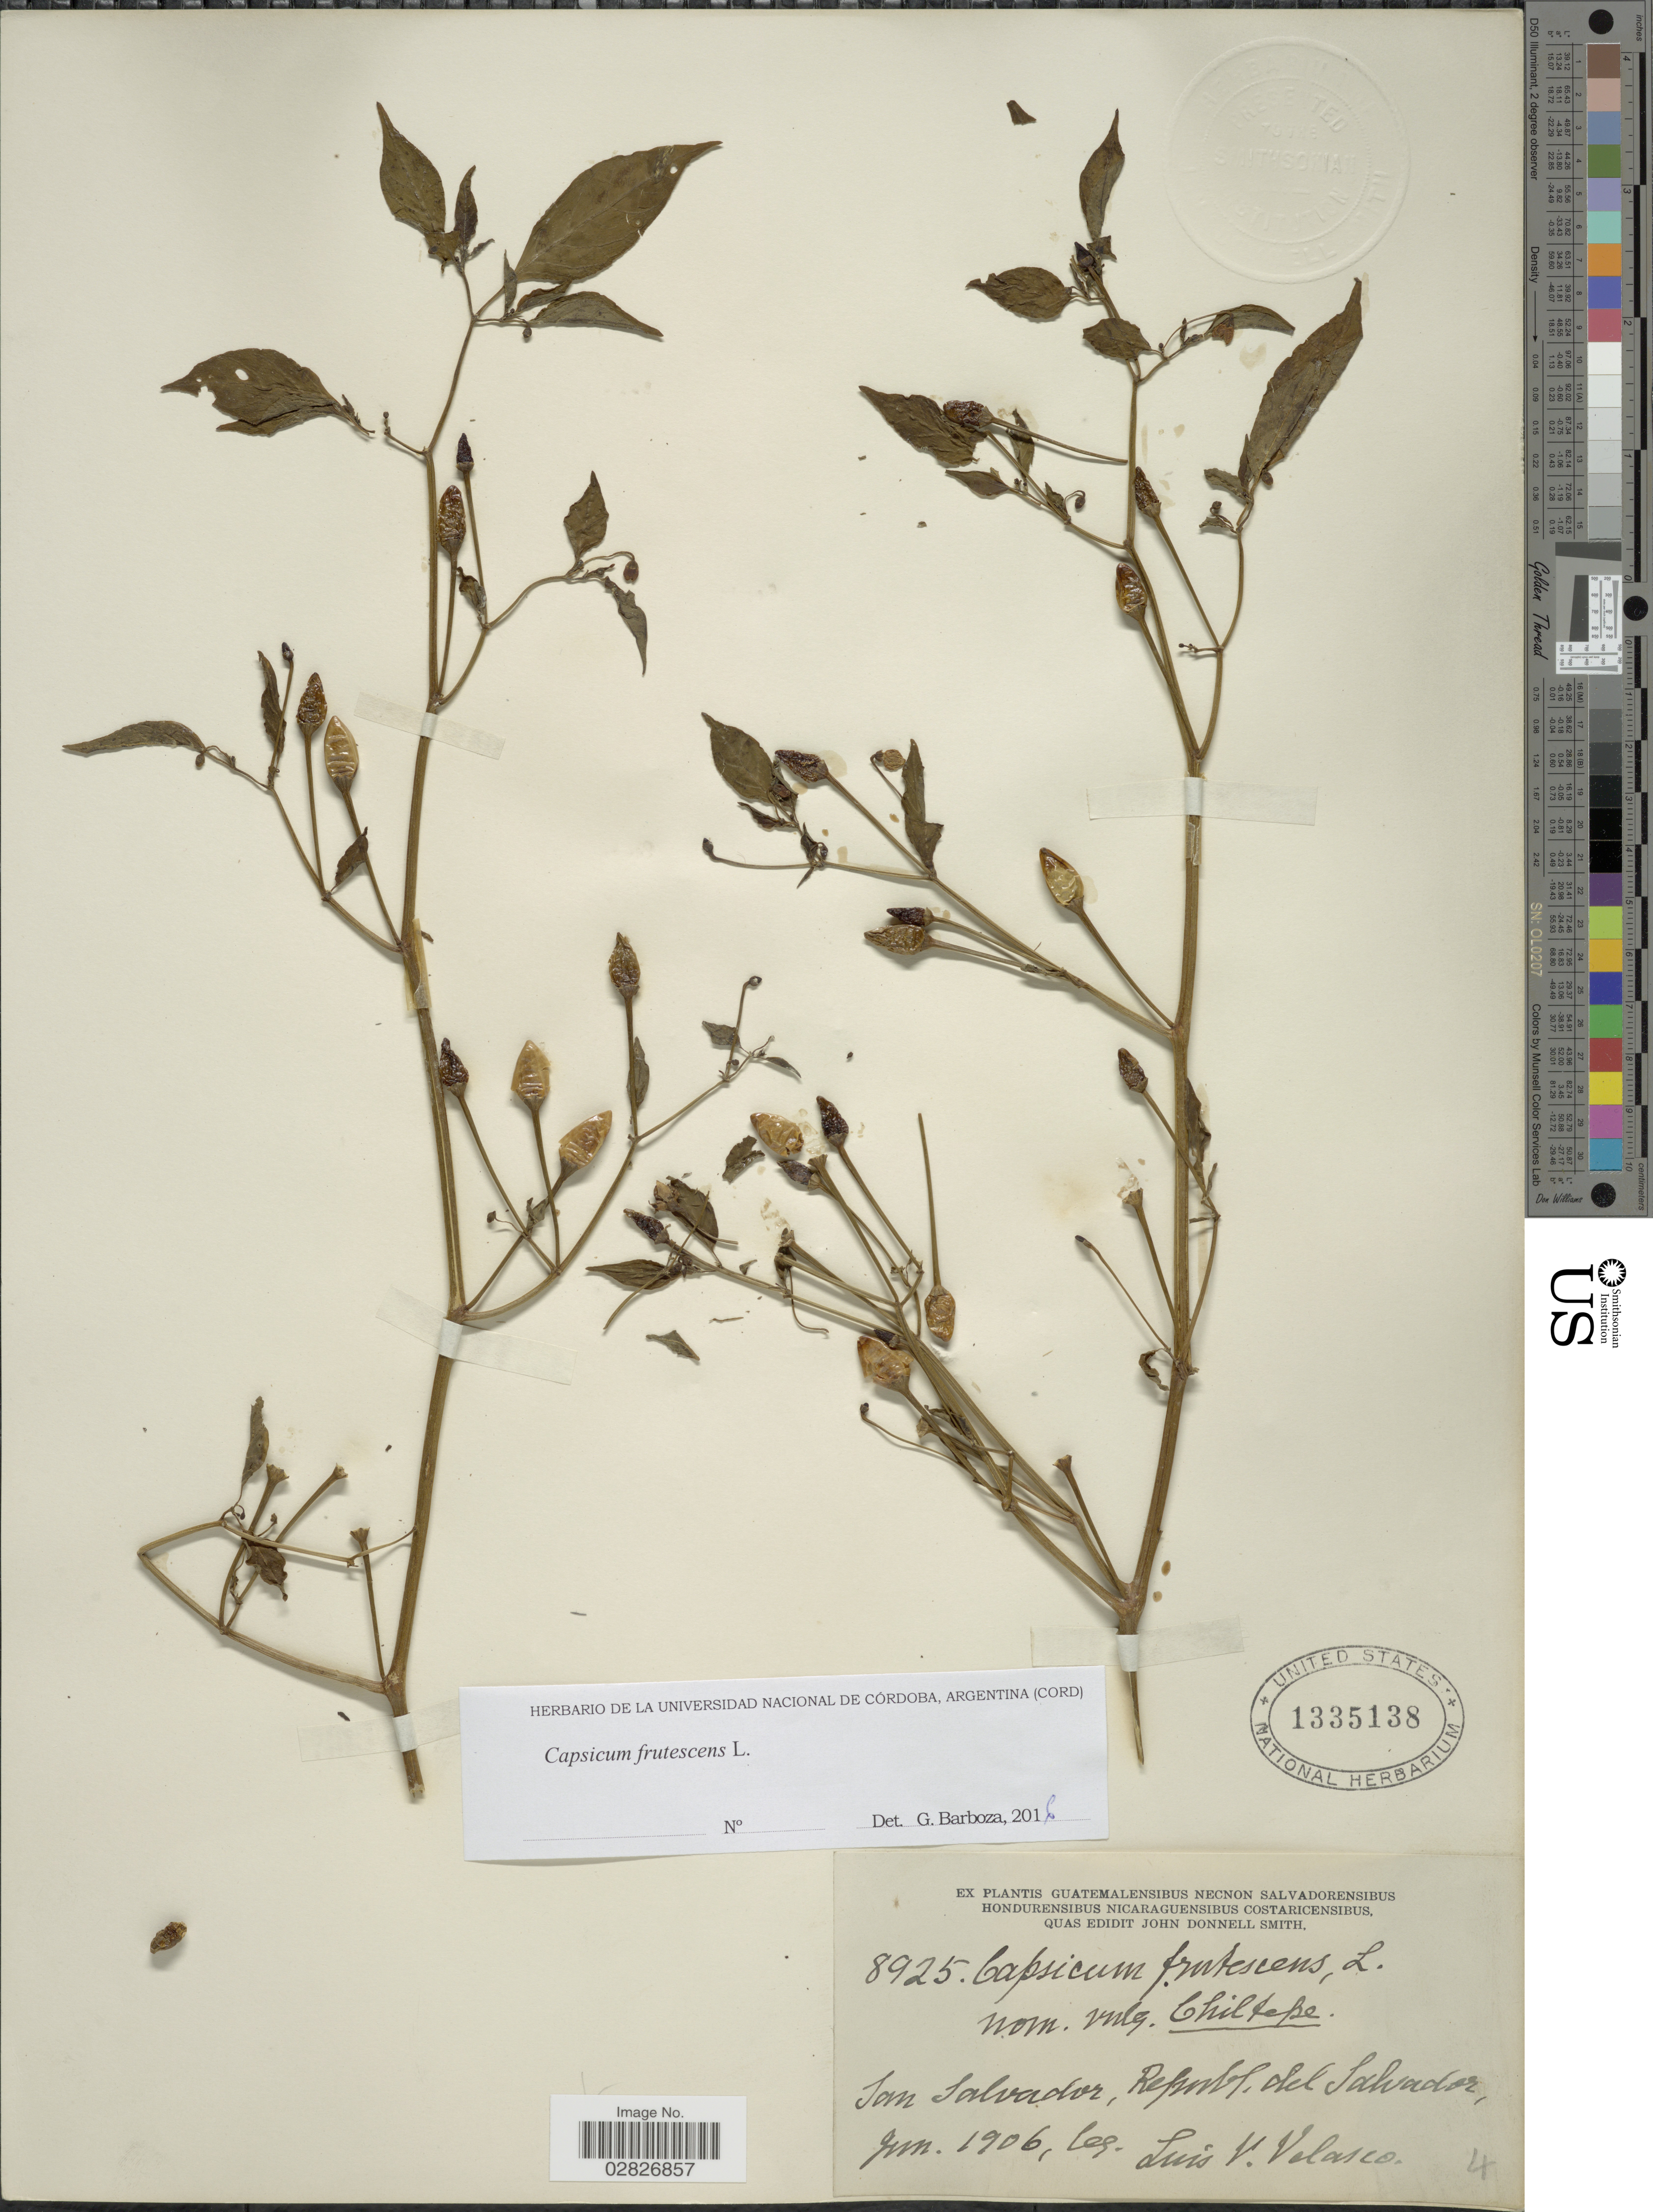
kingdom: Plantae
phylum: Tracheophyta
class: Magnoliopsida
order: Solanales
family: Solanaceae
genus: Capsicum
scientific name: Capsicum frutescens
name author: L.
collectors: L. Velasco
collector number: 8925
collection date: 1906-06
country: El Salvador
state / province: San Salvador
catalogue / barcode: US 1335138